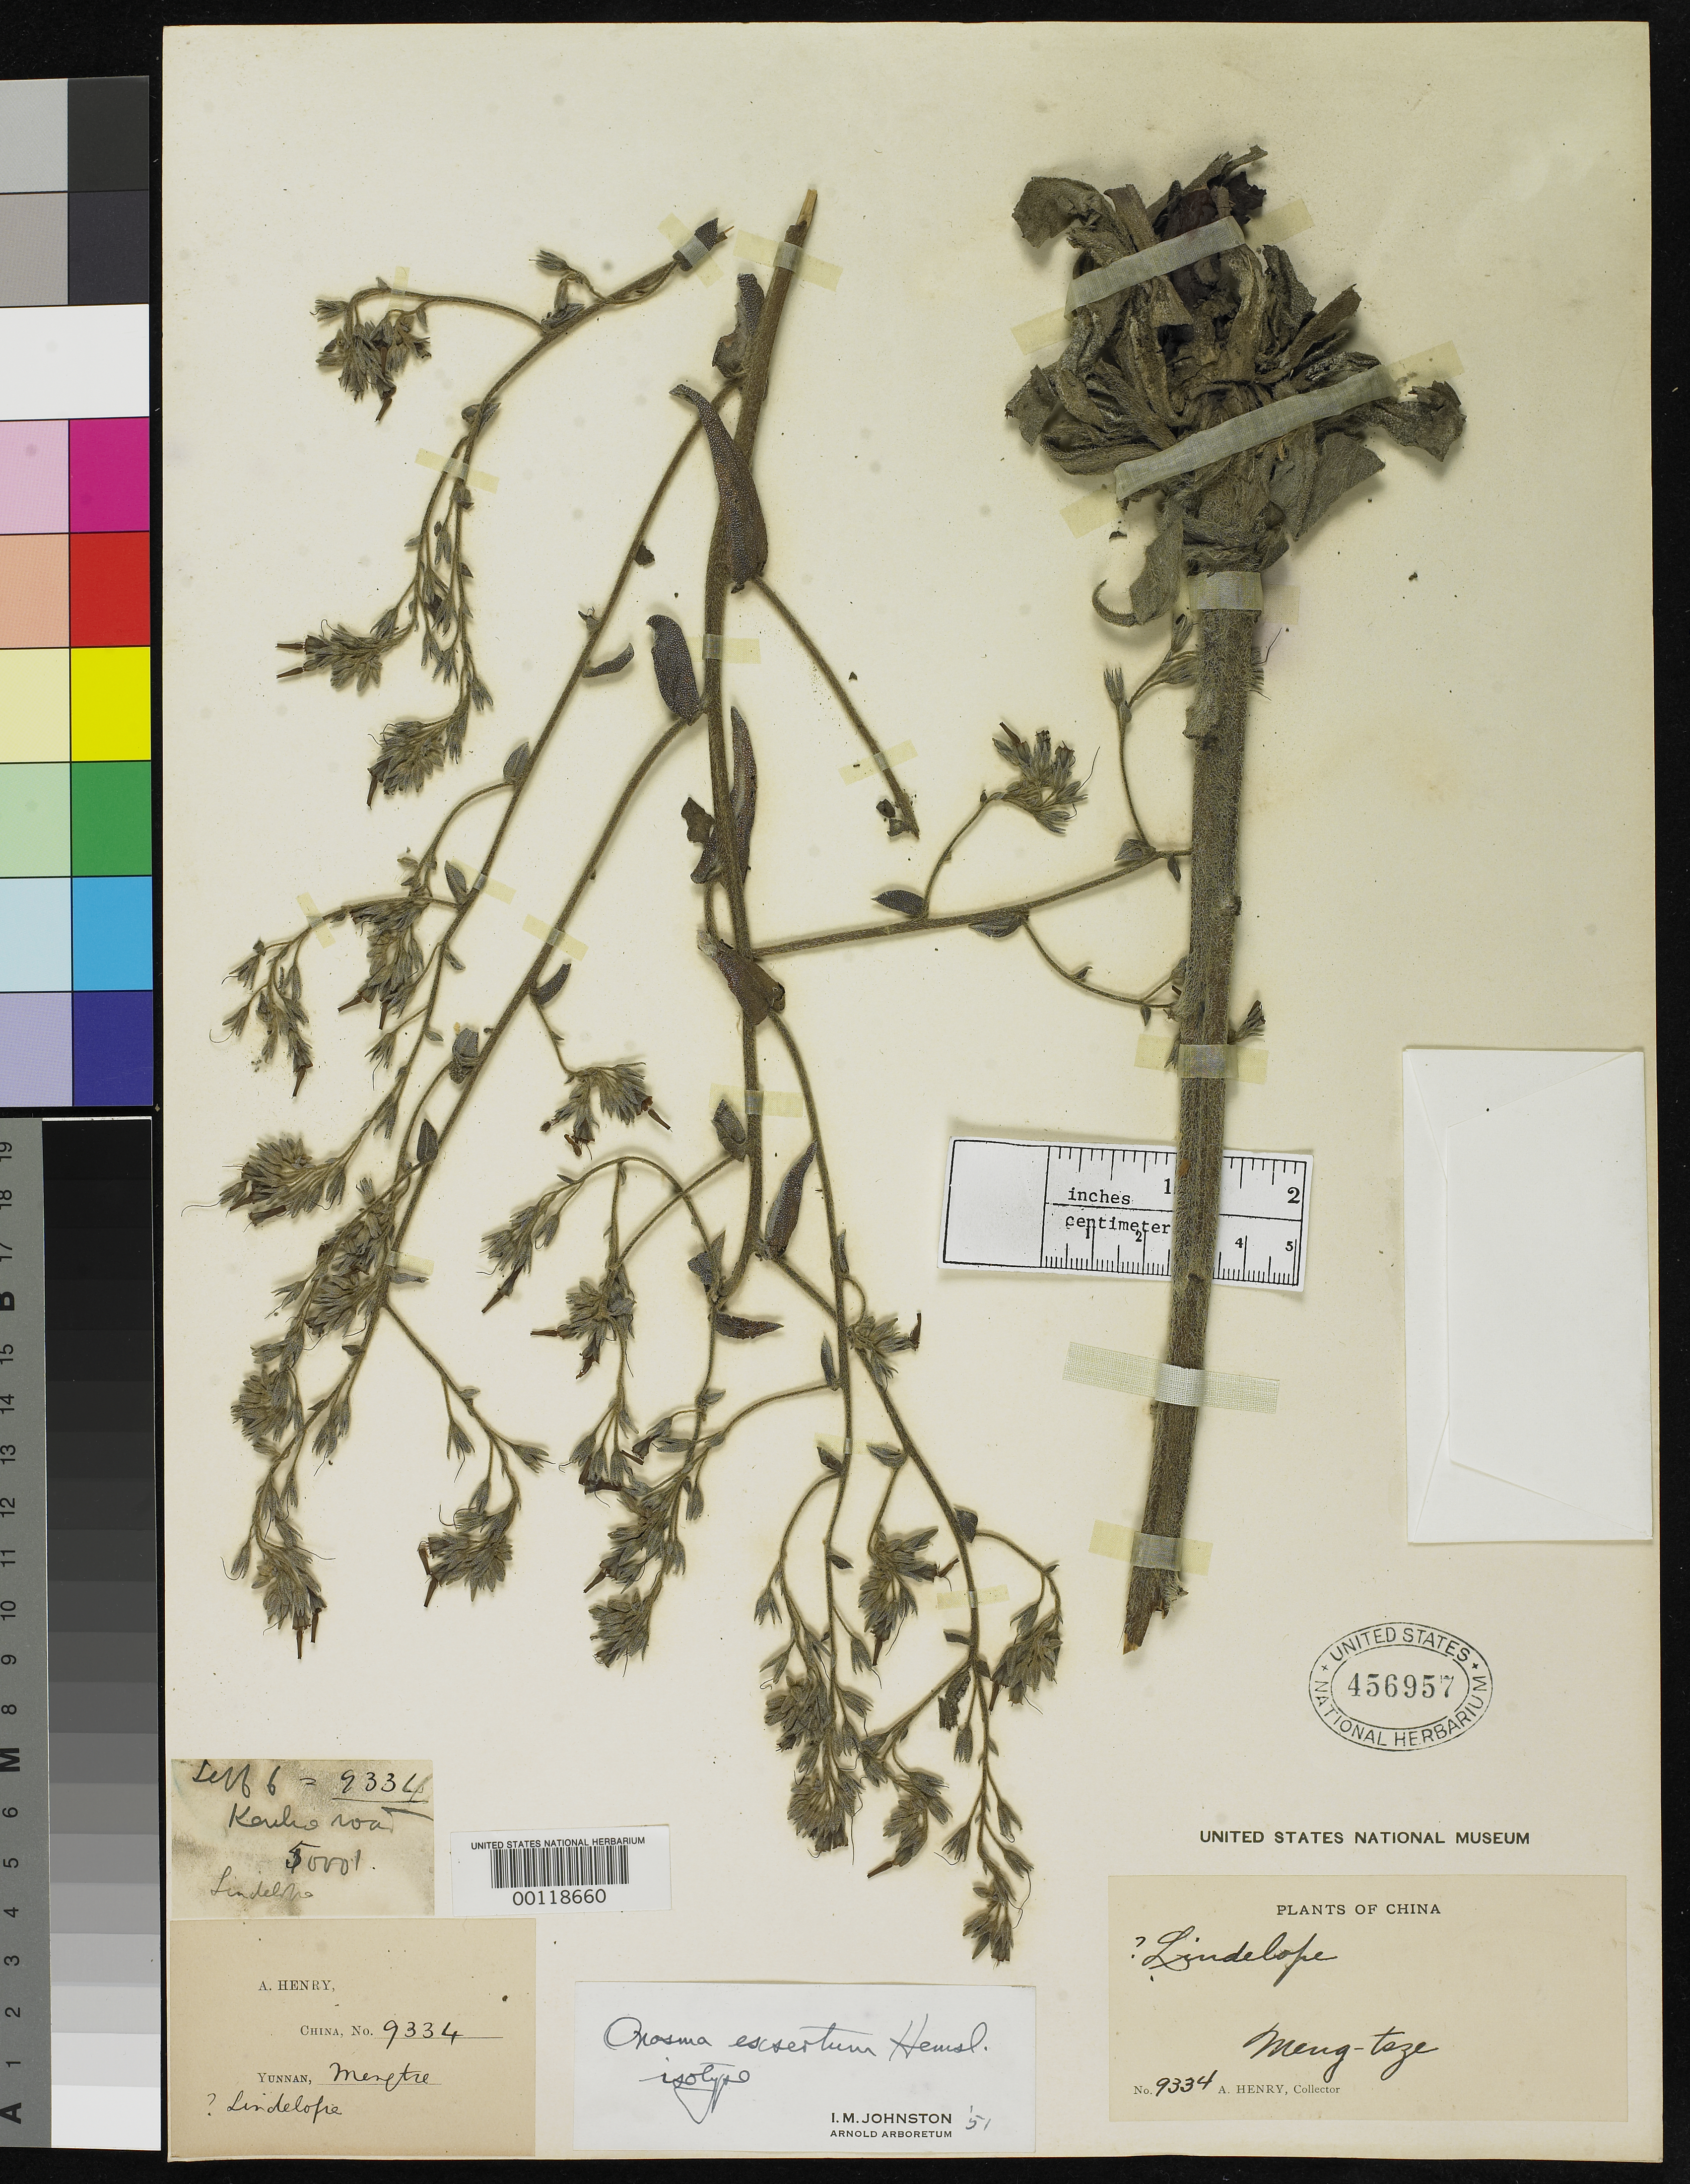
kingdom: Plantae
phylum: Tracheophyta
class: Magnoliopsida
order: Boraginales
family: Boraginaceae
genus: Onosma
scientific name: Onosma exsertum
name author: Hemsl.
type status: Isotype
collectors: A. Henry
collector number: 9334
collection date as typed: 27 Jun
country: China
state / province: Yunnan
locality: Mengtsze.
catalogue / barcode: US 456957